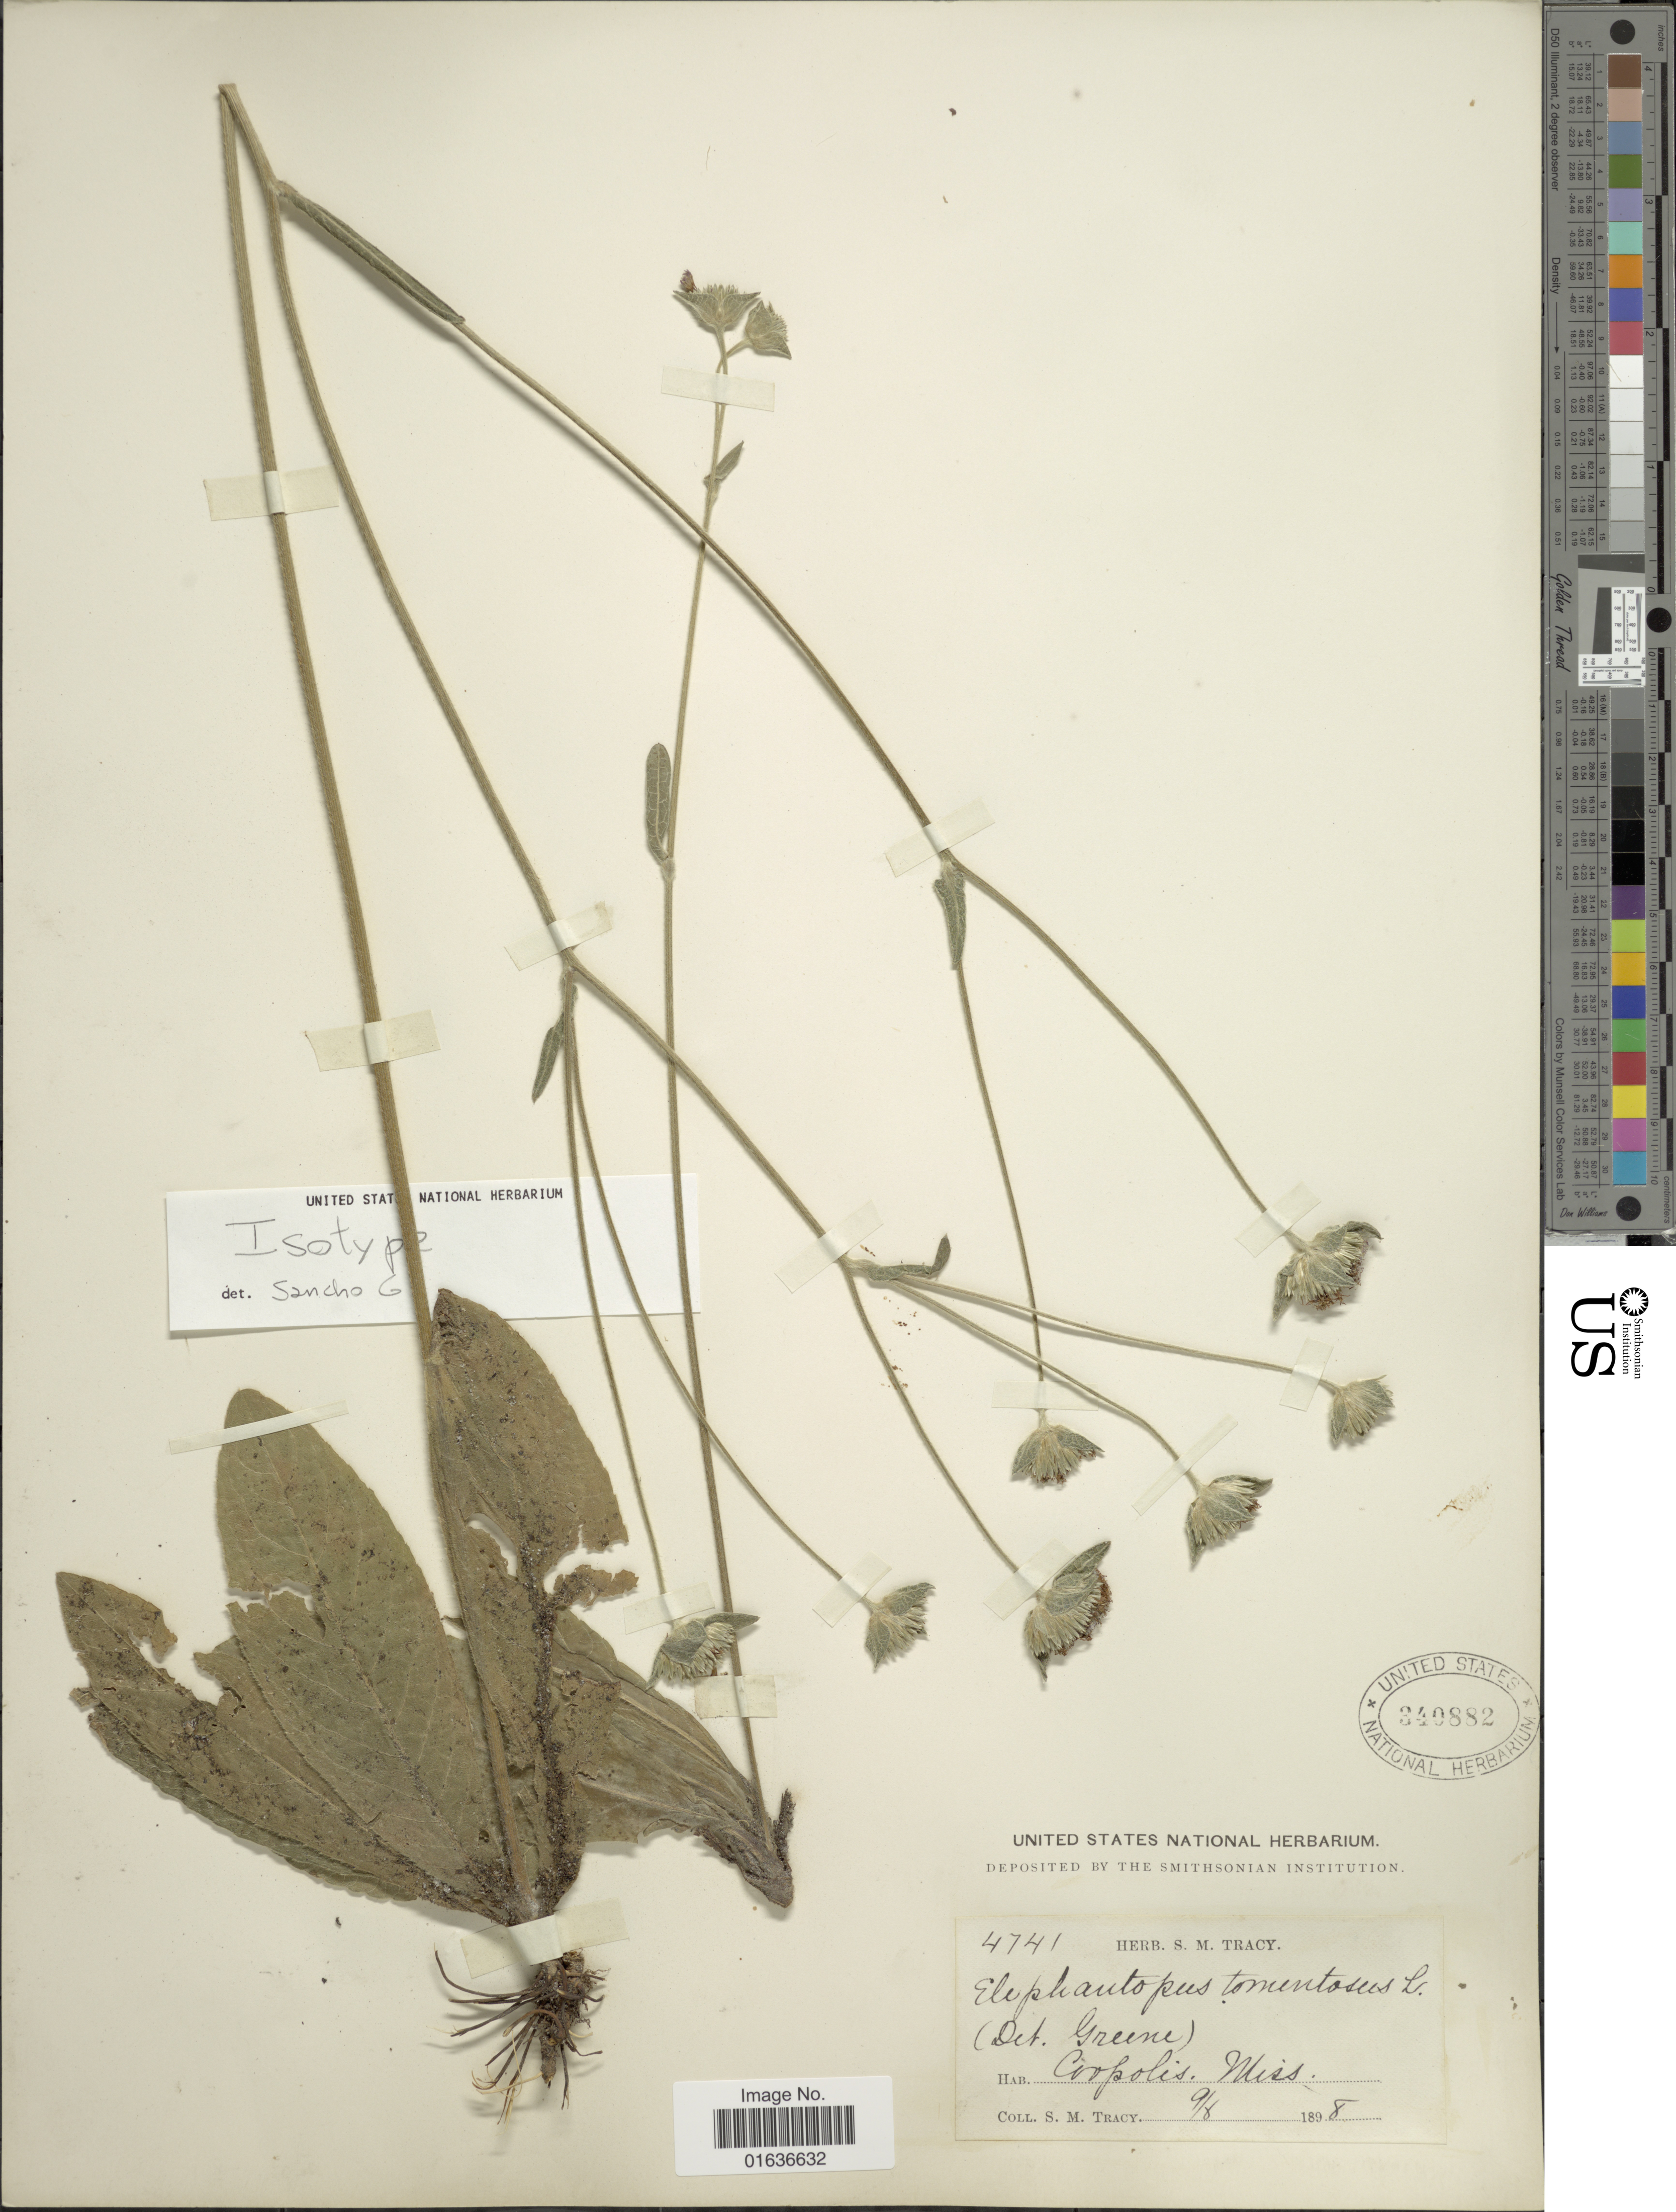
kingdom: Plantae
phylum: Tracheophyta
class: Magnoliopsida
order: Asterales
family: Asteraceae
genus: Elephantopus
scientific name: Elephantopus elatus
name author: Bertol.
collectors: S. M. Tracy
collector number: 4741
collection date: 1898-09-06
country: United States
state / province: Mississippi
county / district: Harrison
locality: Coopolis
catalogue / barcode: US 340882